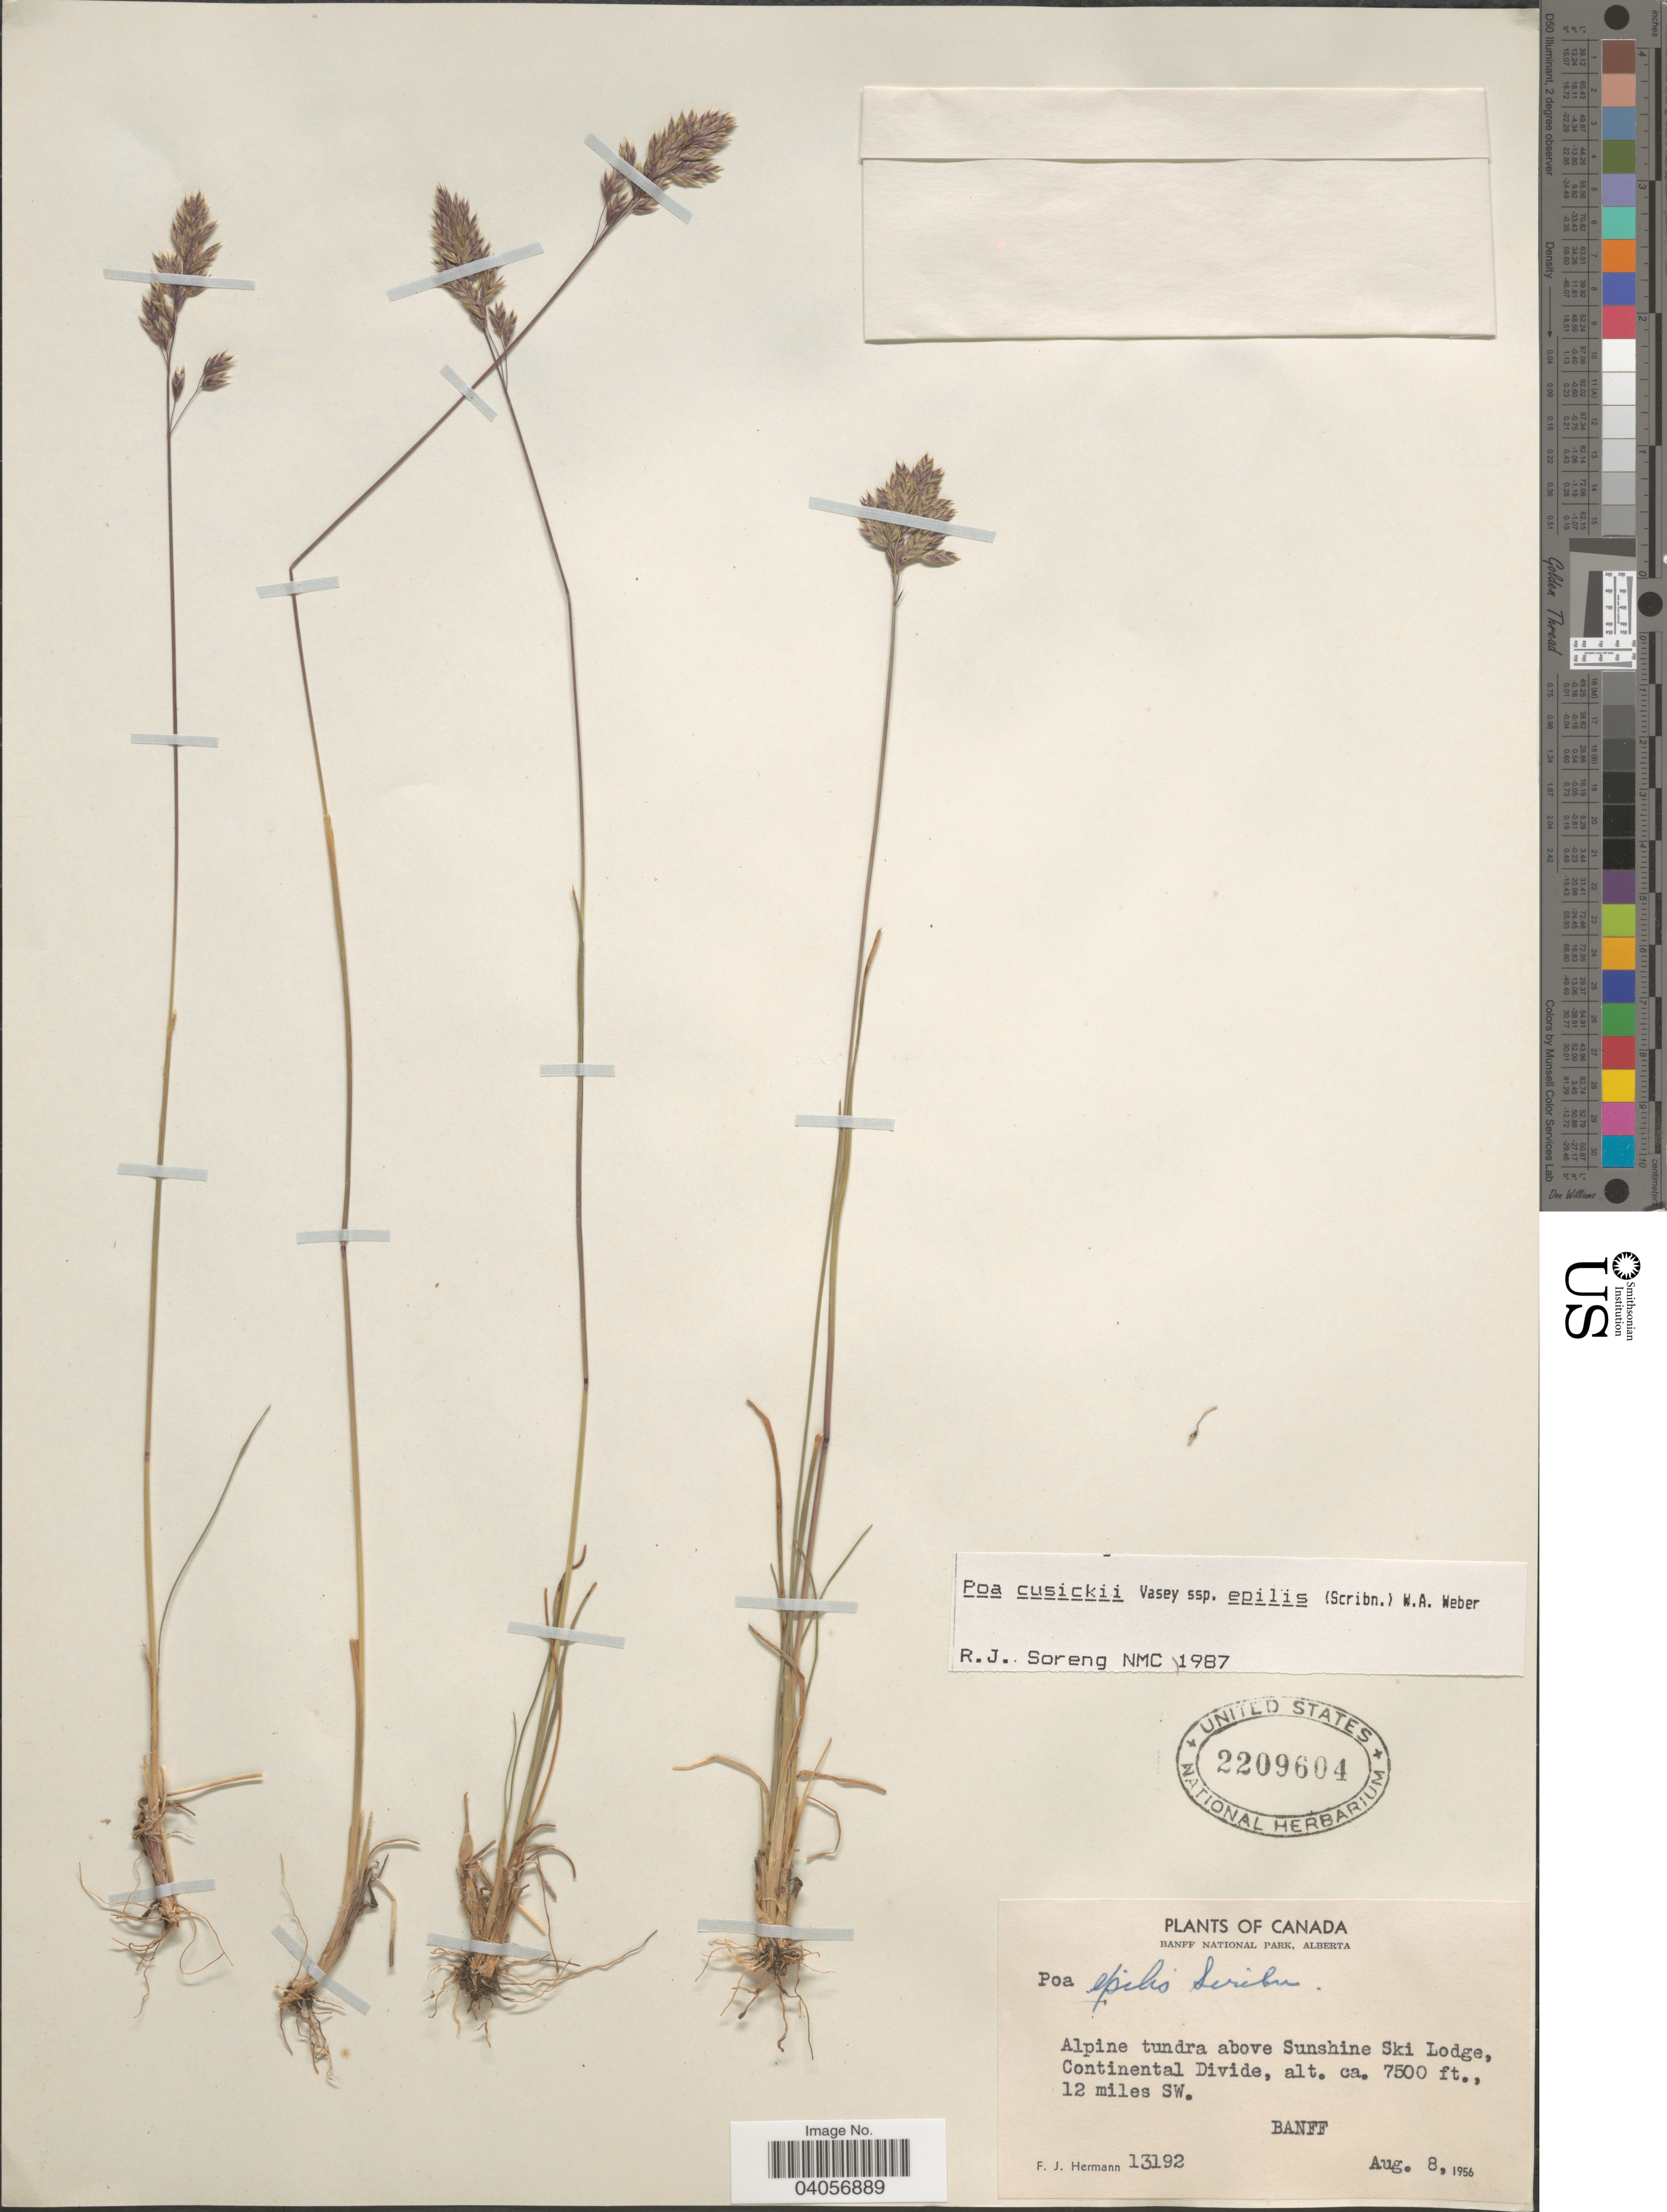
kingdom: Plantae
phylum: Tracheophyta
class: Liliopsida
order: Poales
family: Poaceae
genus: Poa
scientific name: Poa cusickii subsp. epilis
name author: (Scribn.) W.A. Weber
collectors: F. J. Hermann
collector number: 13192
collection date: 1956-08-08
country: Canada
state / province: Alberta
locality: Banff National Park. Alpine tundra above Sunshine Ski Lodge, Continental Divide, 12 miles SW. Banff.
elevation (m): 2286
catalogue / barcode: US 2209604